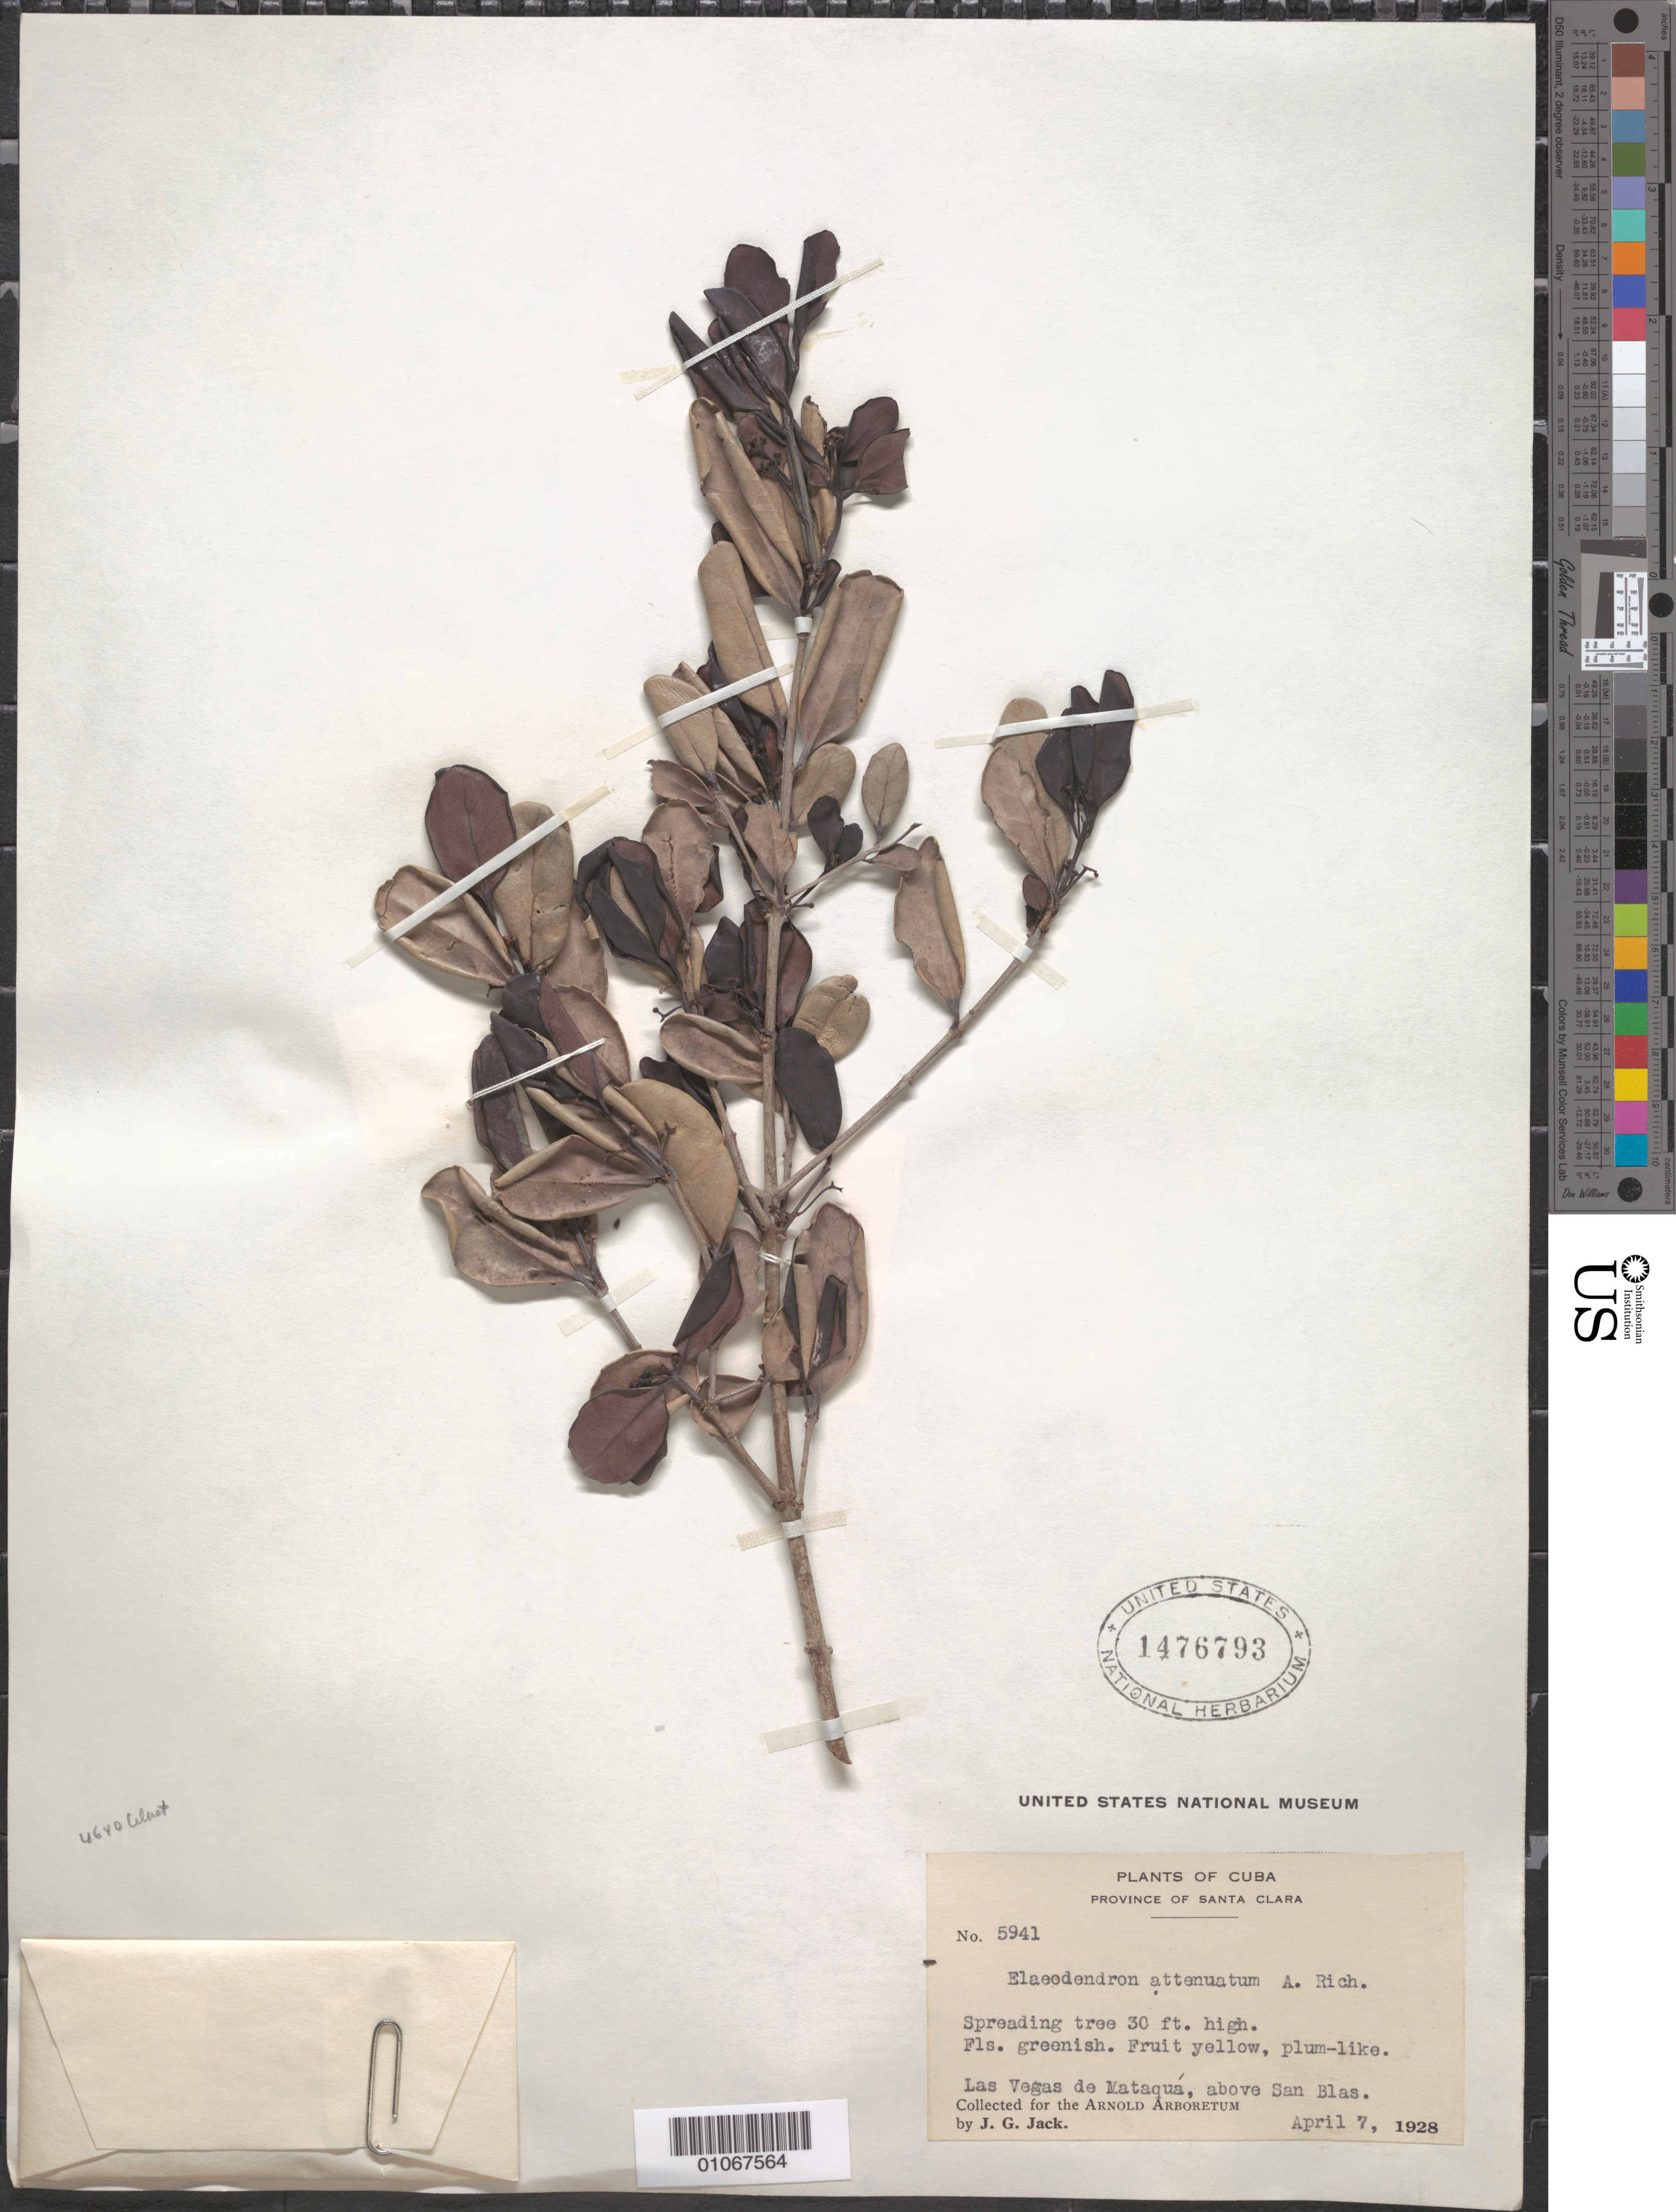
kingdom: Plantae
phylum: Tracheophyta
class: Magnoliopsida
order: Celastrales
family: Celastraceae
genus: Elaeodendron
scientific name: Elaeodendron attenuatum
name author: A. Rich.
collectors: J. G. Jack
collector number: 5941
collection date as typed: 07 Apr 1928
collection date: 1928-04-07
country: Cuba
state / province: Villa Clara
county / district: Santa Clara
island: Cuba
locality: Las Vegas de Matagua, Above San Blas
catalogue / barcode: US 1476793